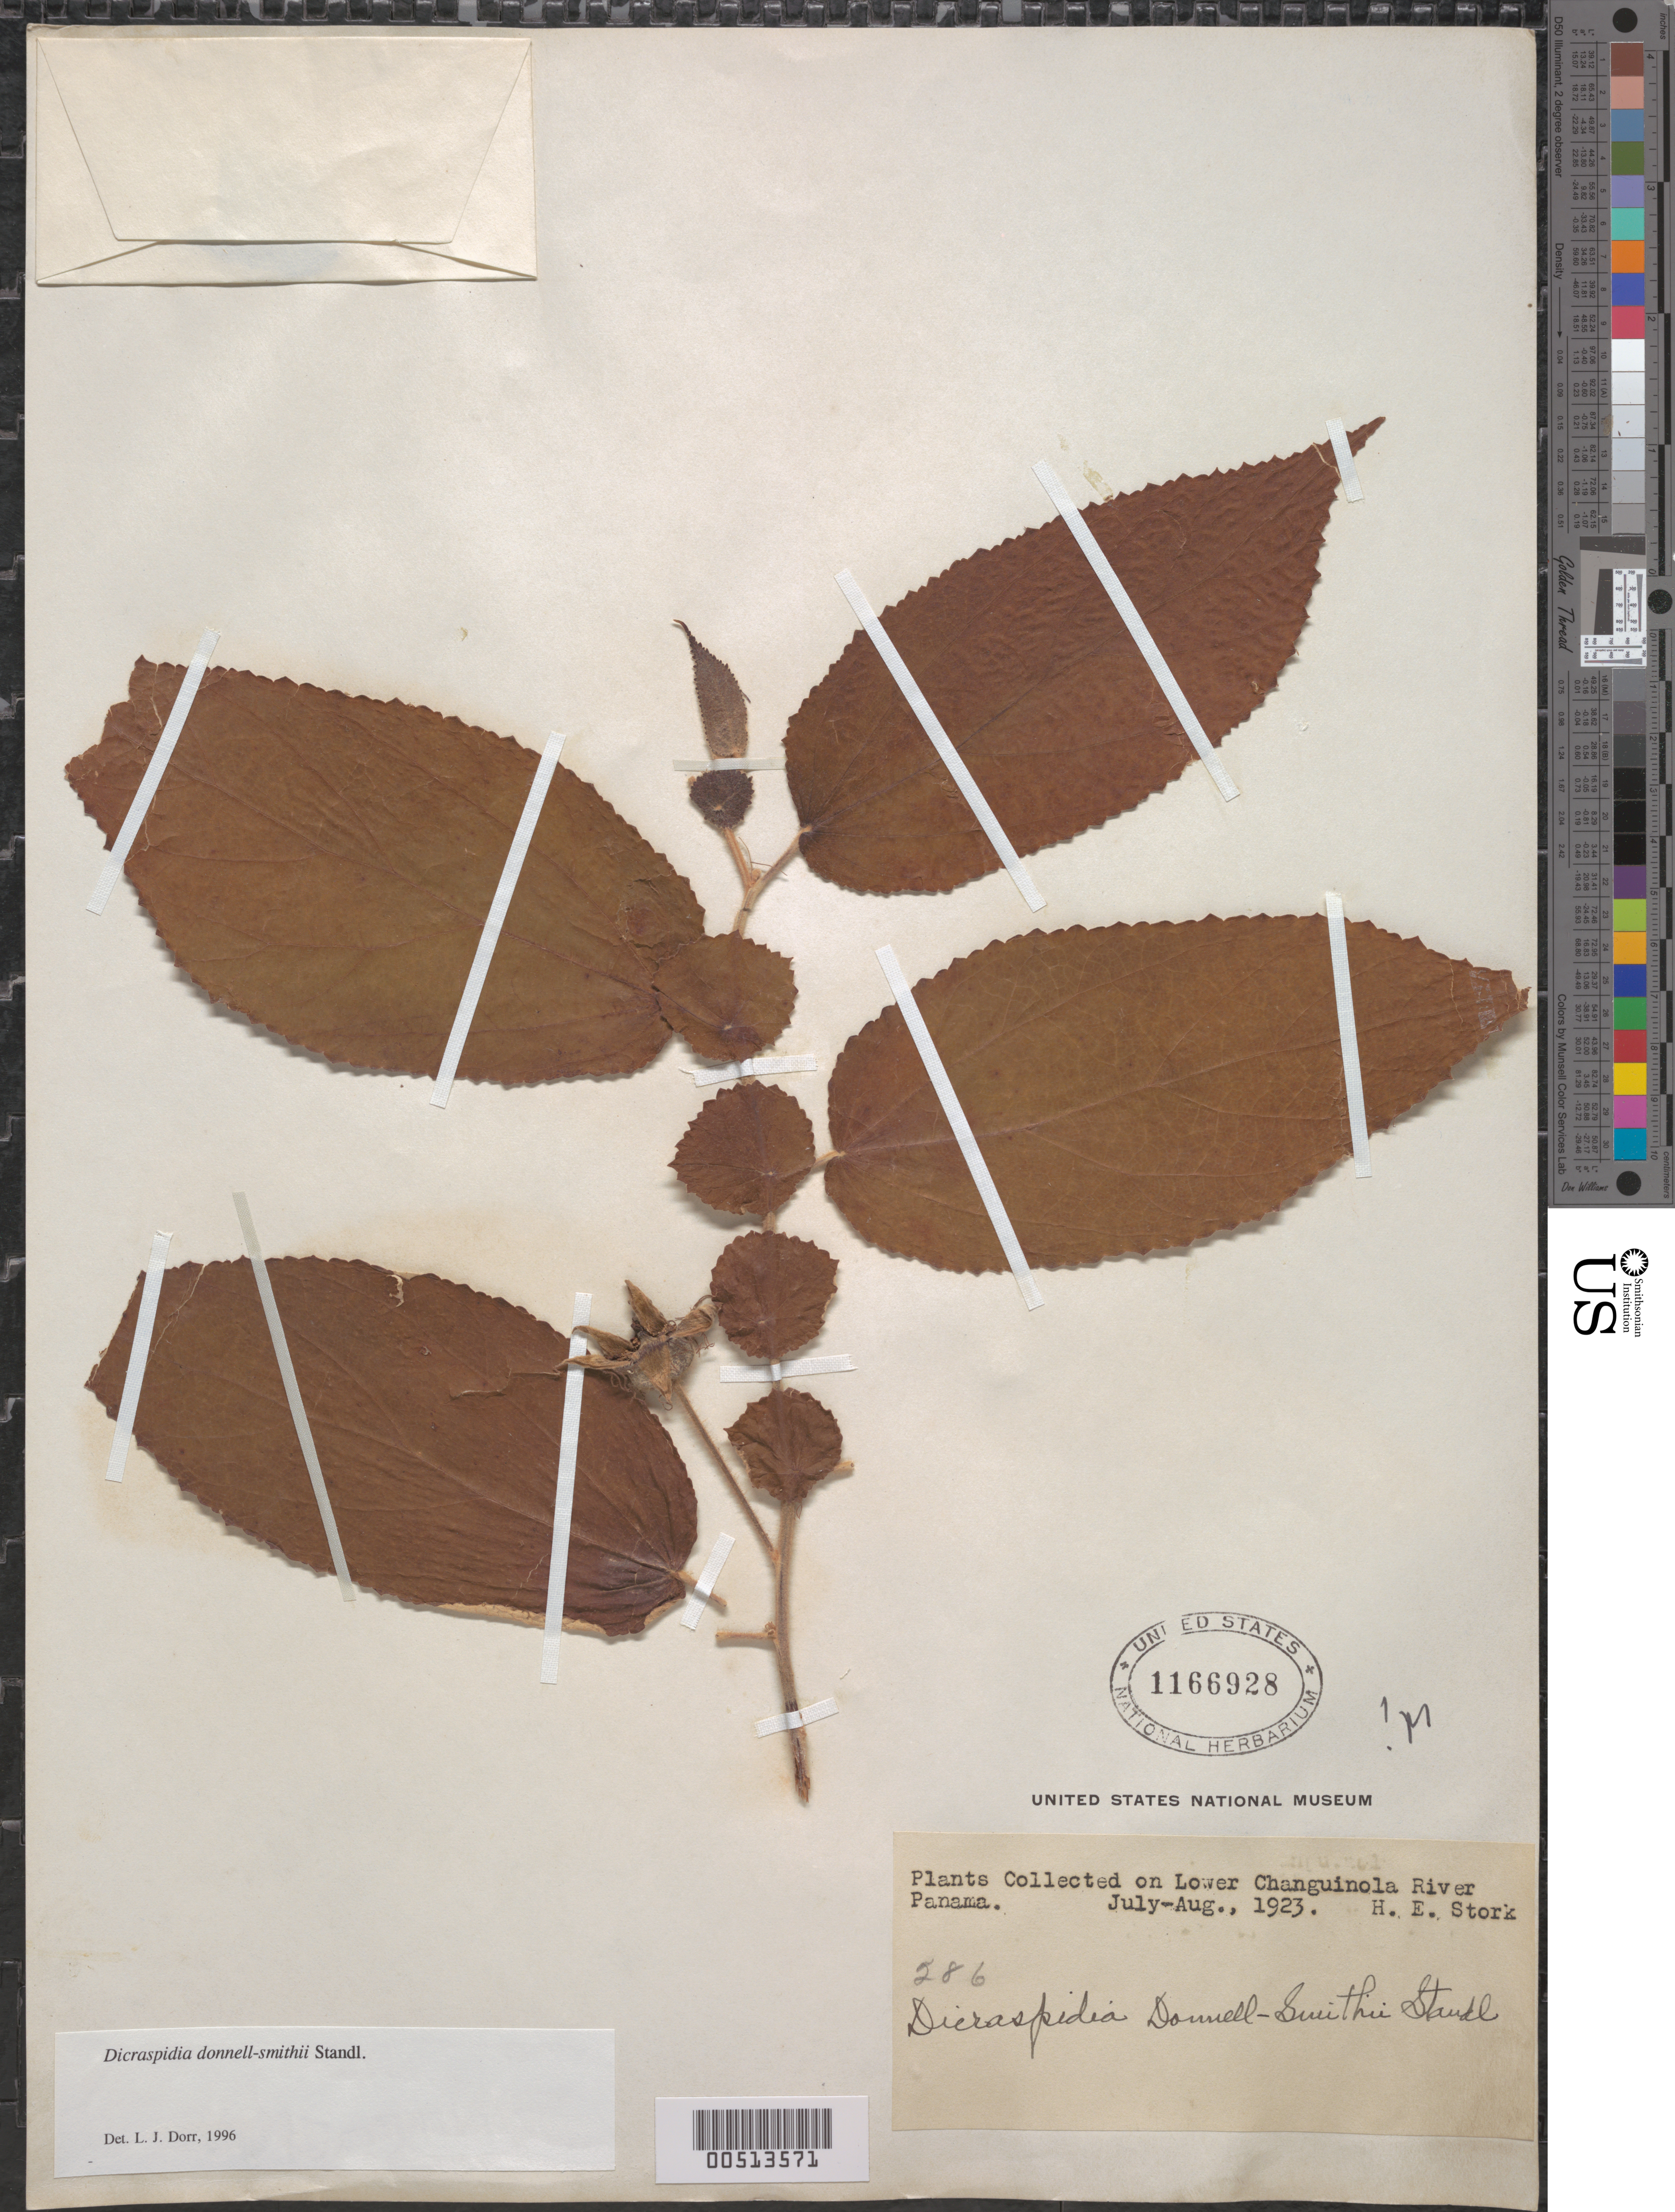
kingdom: Plantae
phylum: Tracheophyta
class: Magnoliopsida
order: Malvales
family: Muntingiaceae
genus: Dicraspidia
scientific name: Dicraspidia donnell-smithii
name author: Standl.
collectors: H. E. Stork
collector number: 286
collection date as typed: Jul 1923 to -- Aug 1923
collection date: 1923-07/1923-08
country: Panama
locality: Lower Changuinola River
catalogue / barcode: US 1166928